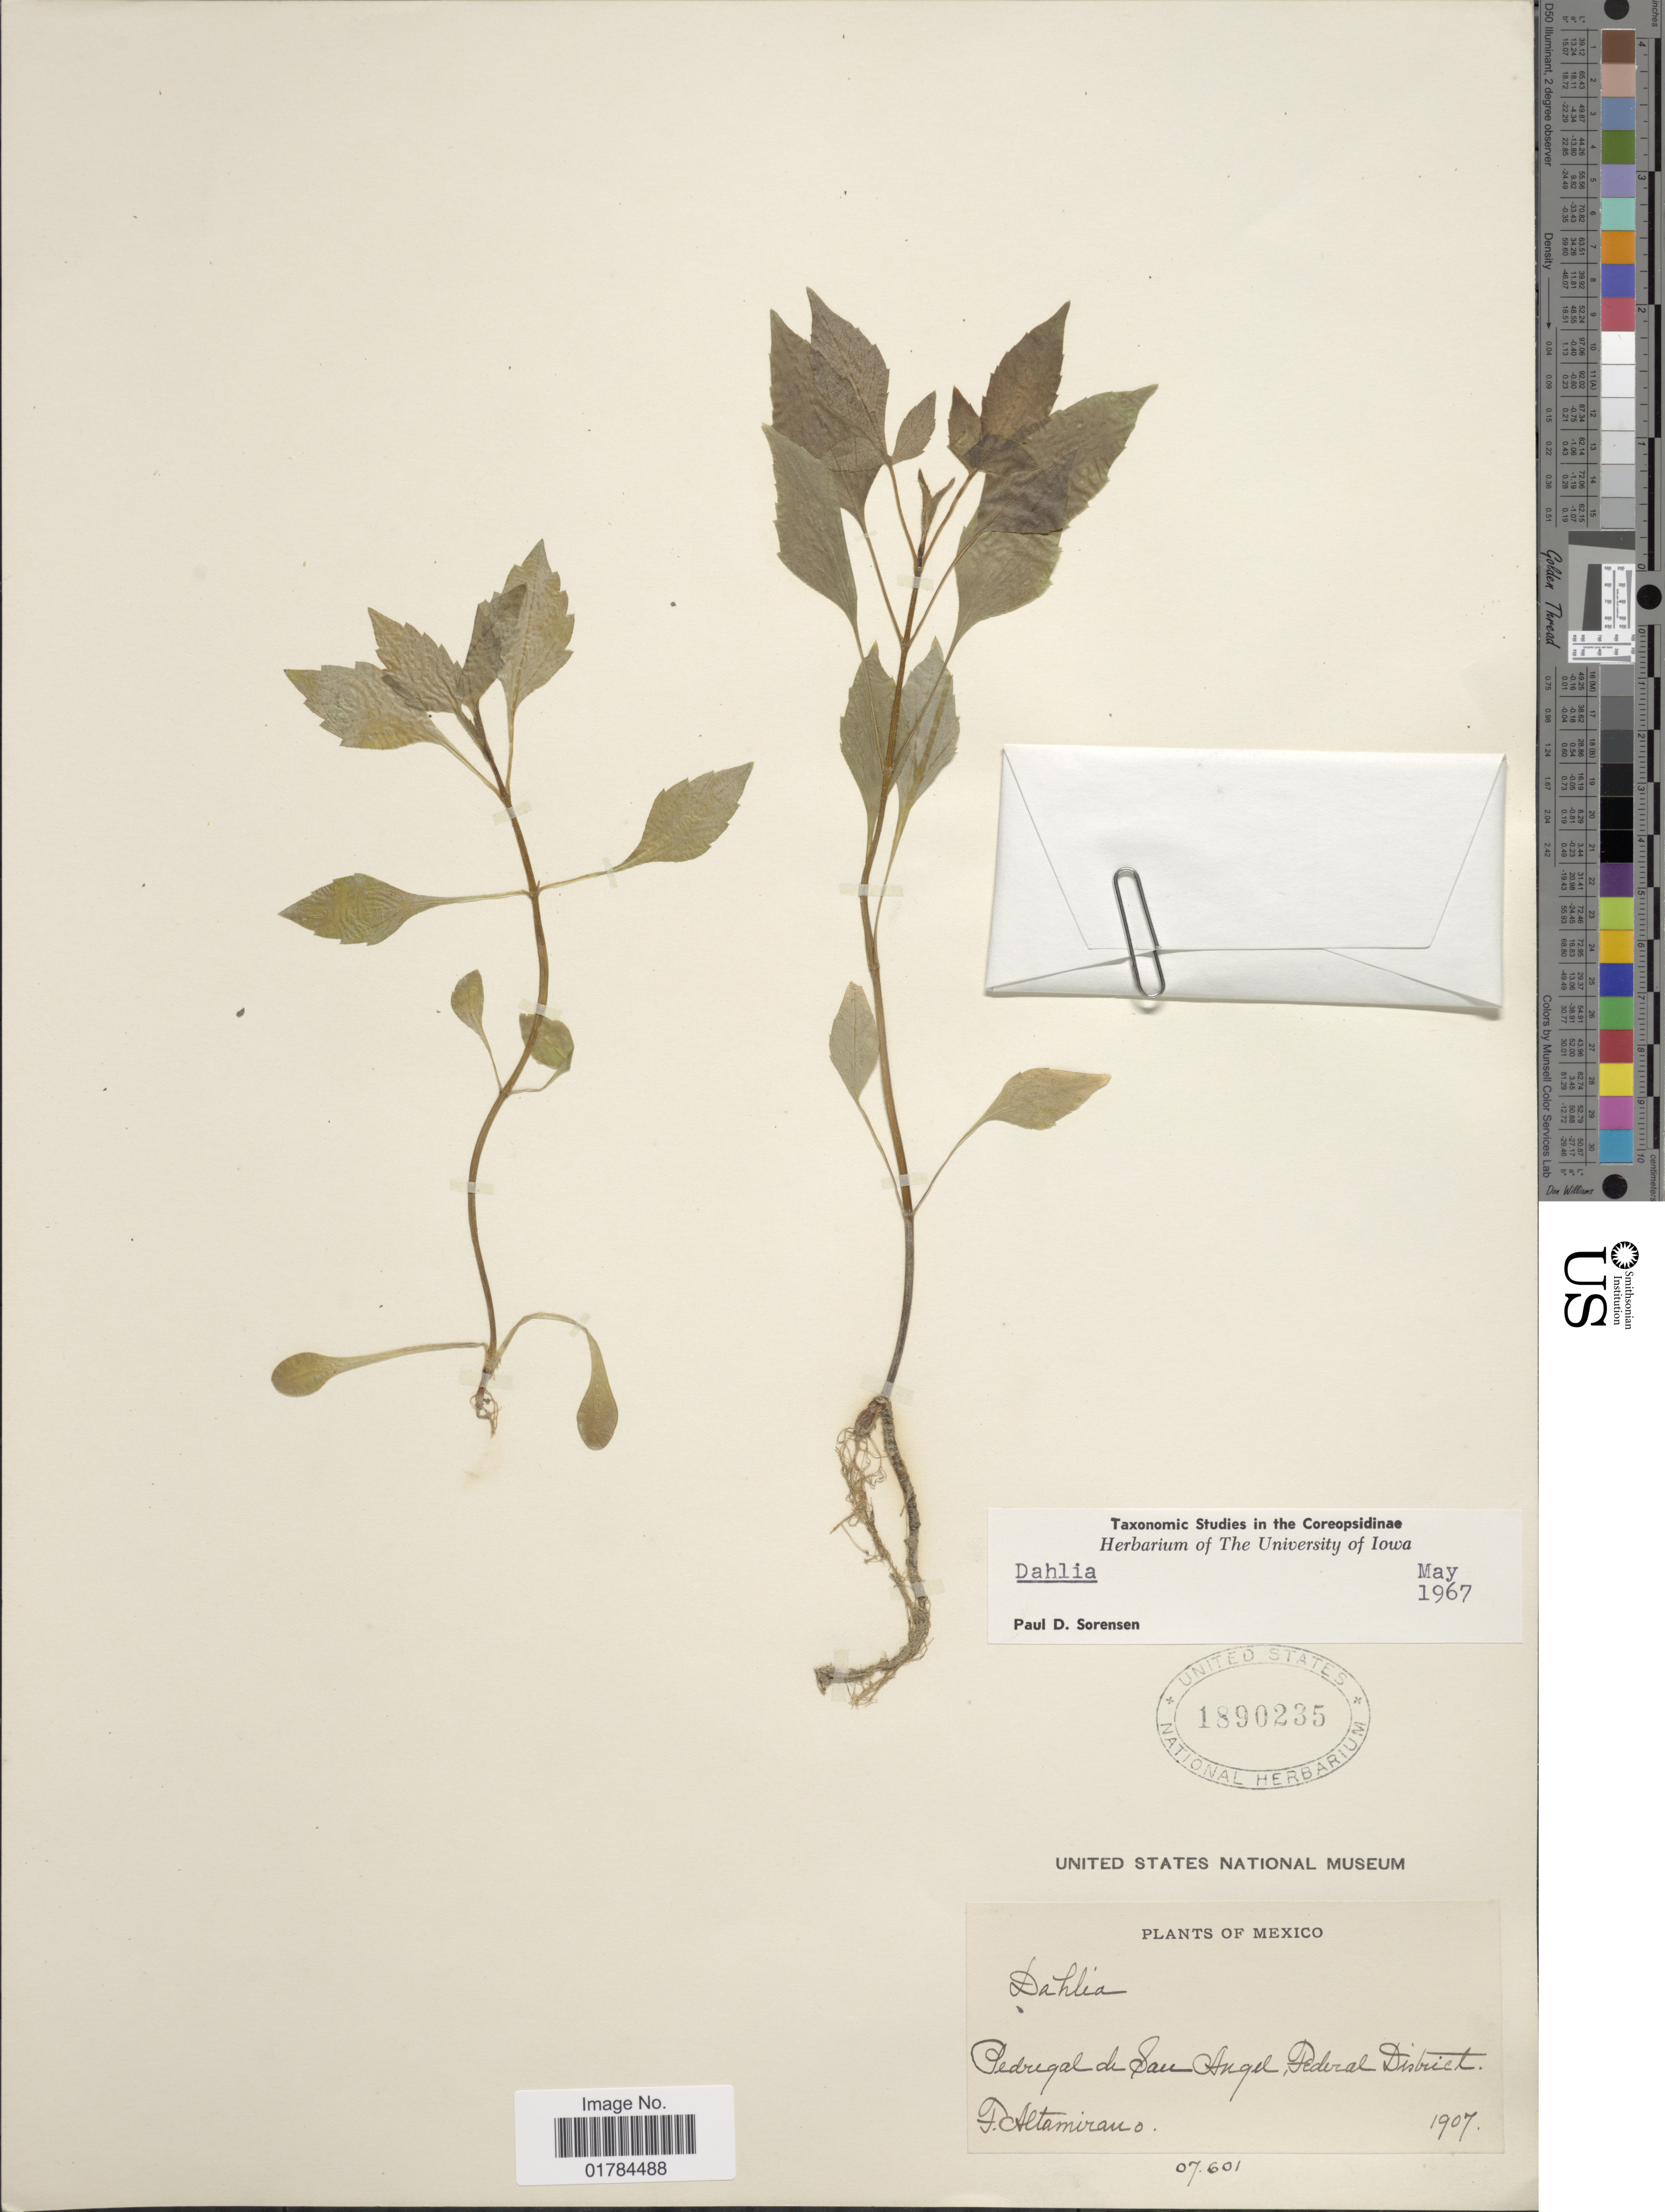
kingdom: Plantae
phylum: Tracheophyta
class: Magnoliopsida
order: Asterales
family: Asteraceae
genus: Dahlia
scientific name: Dahlia sp.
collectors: F. Altamirano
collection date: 1907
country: Mexico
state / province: Distrito Federal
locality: Pedregal de San Angel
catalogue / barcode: US 1890235